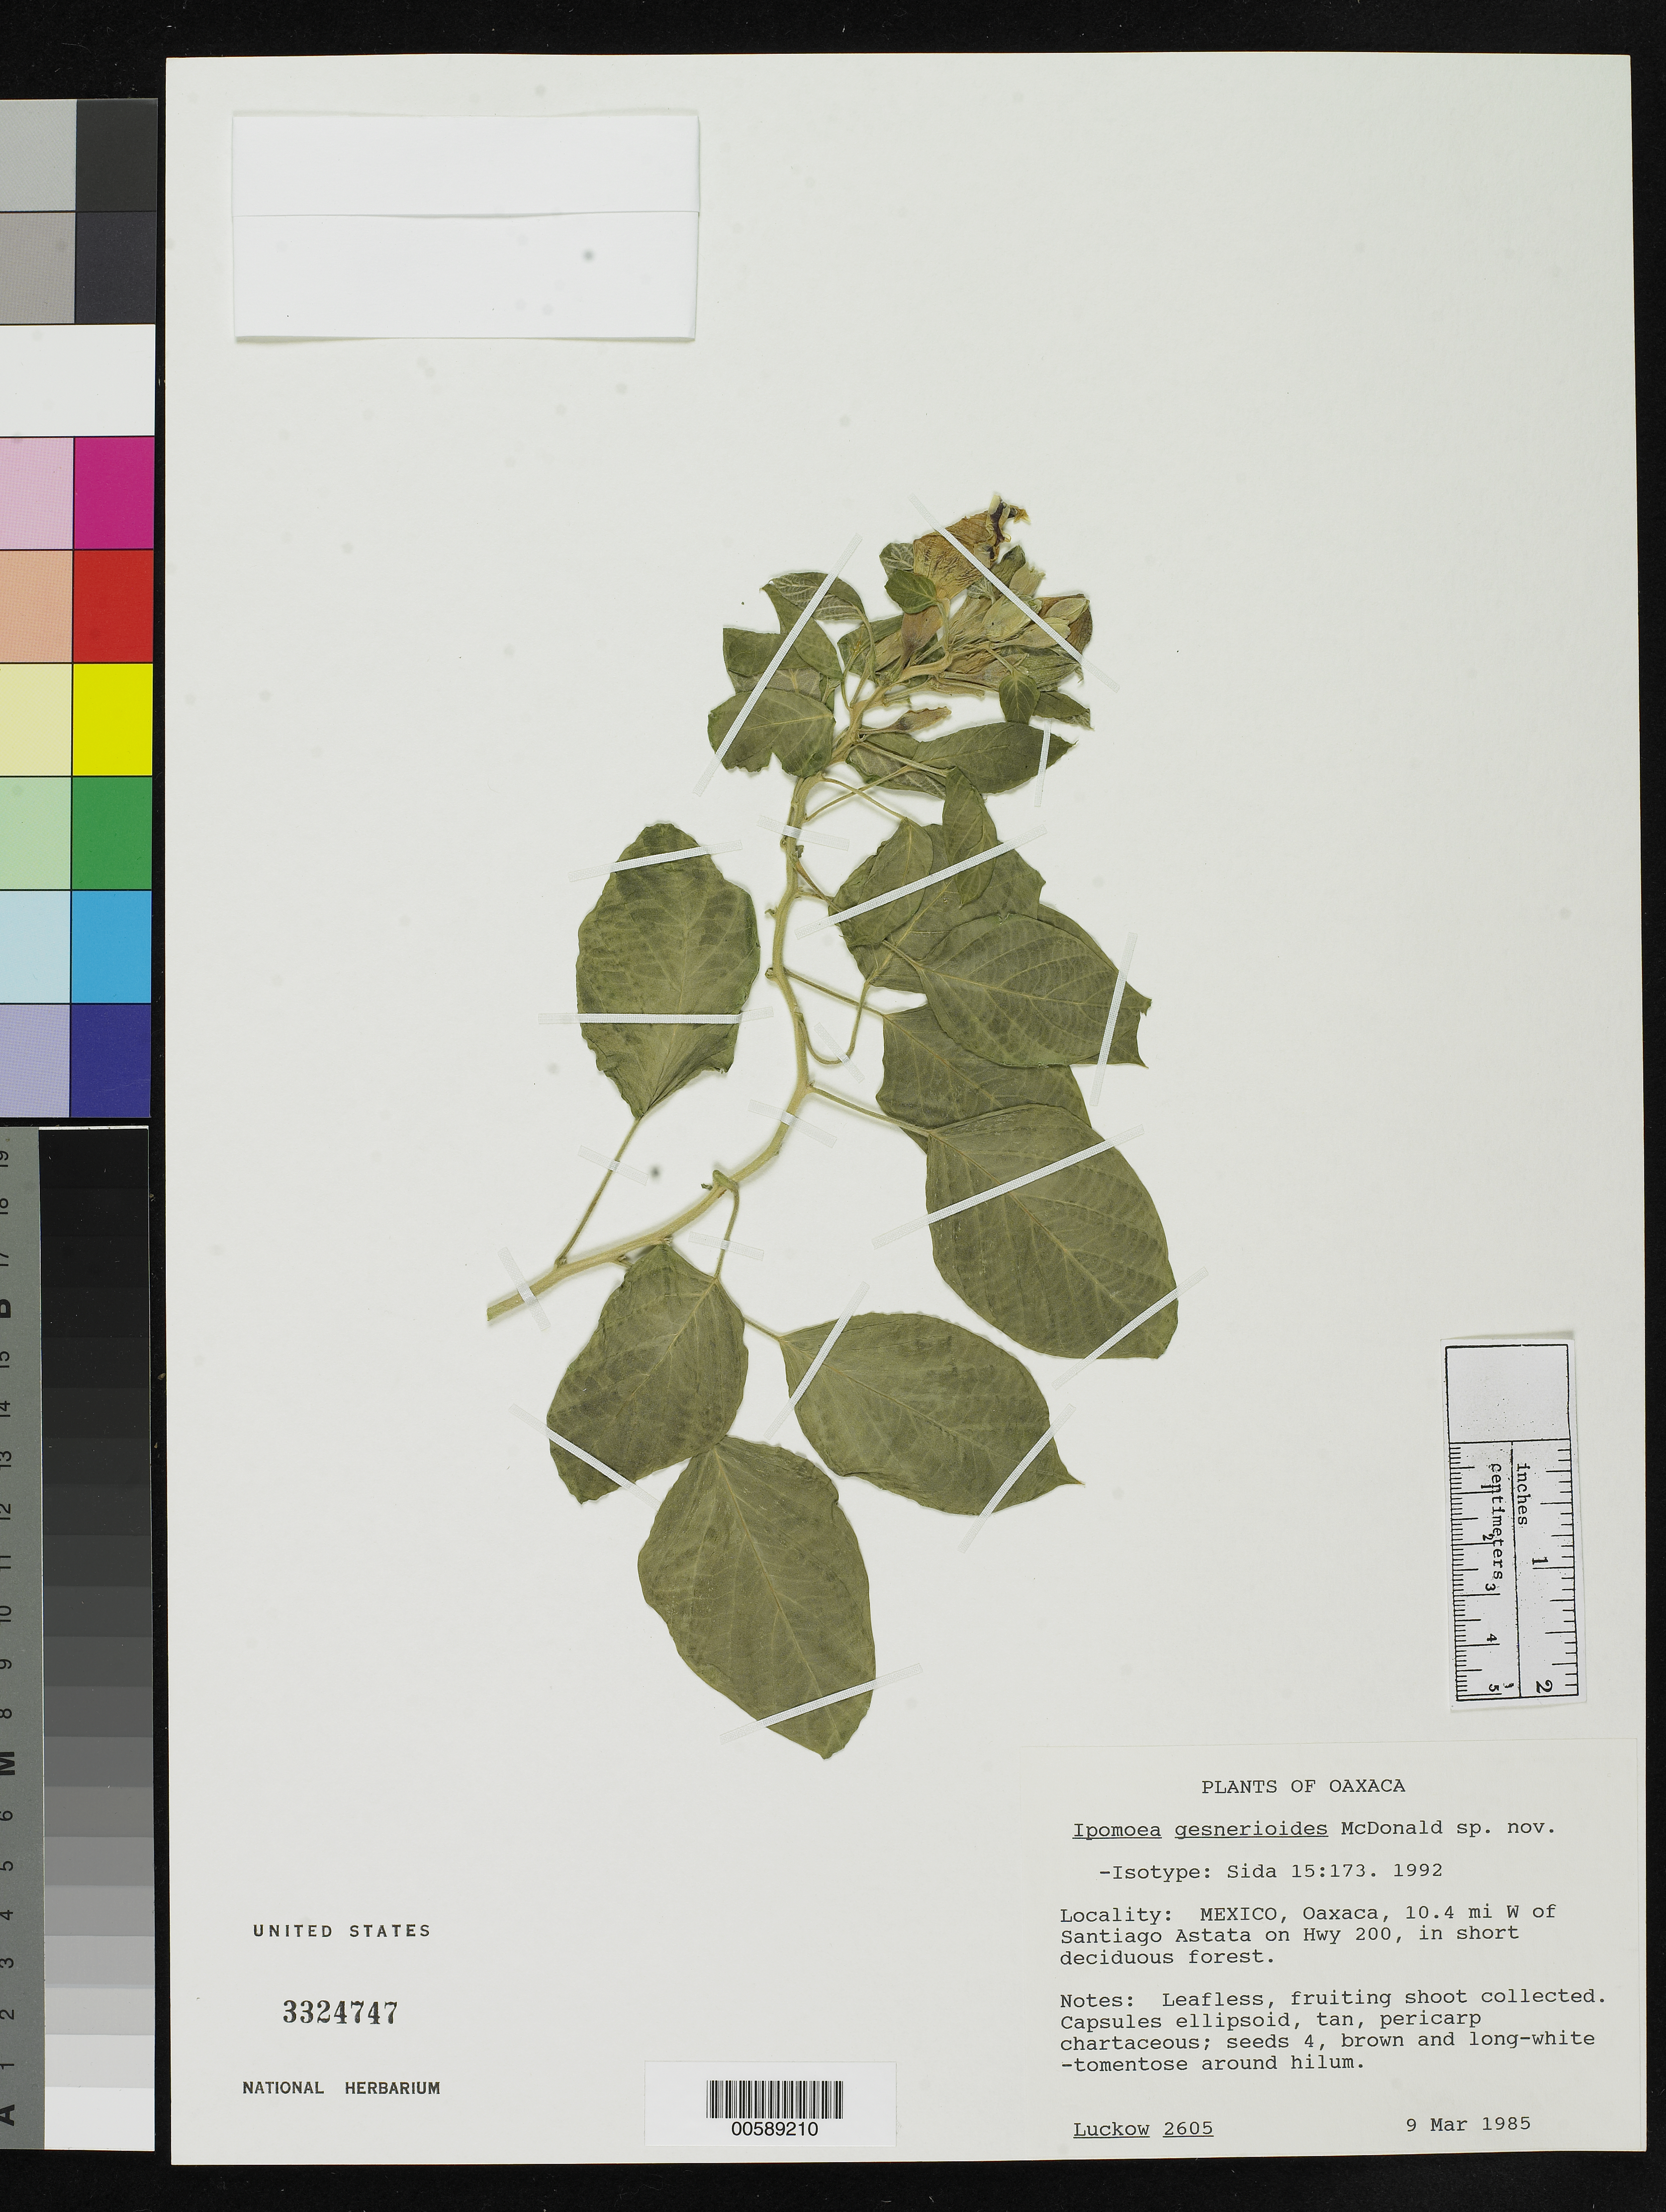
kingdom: Plantae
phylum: Tracheophyta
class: Magnoliopsida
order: Solanales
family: Convolvulaceae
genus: Ipomoea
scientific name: Ipomoea gesnerioides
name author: J.A. McDonald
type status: Isotype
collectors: M. A. Luckow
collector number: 2605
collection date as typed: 09 Mar 1985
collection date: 1985-03-09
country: Mexico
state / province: Oaxaca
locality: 10.4 mi W of Santiago Astata on hwy 200.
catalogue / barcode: US 3324747